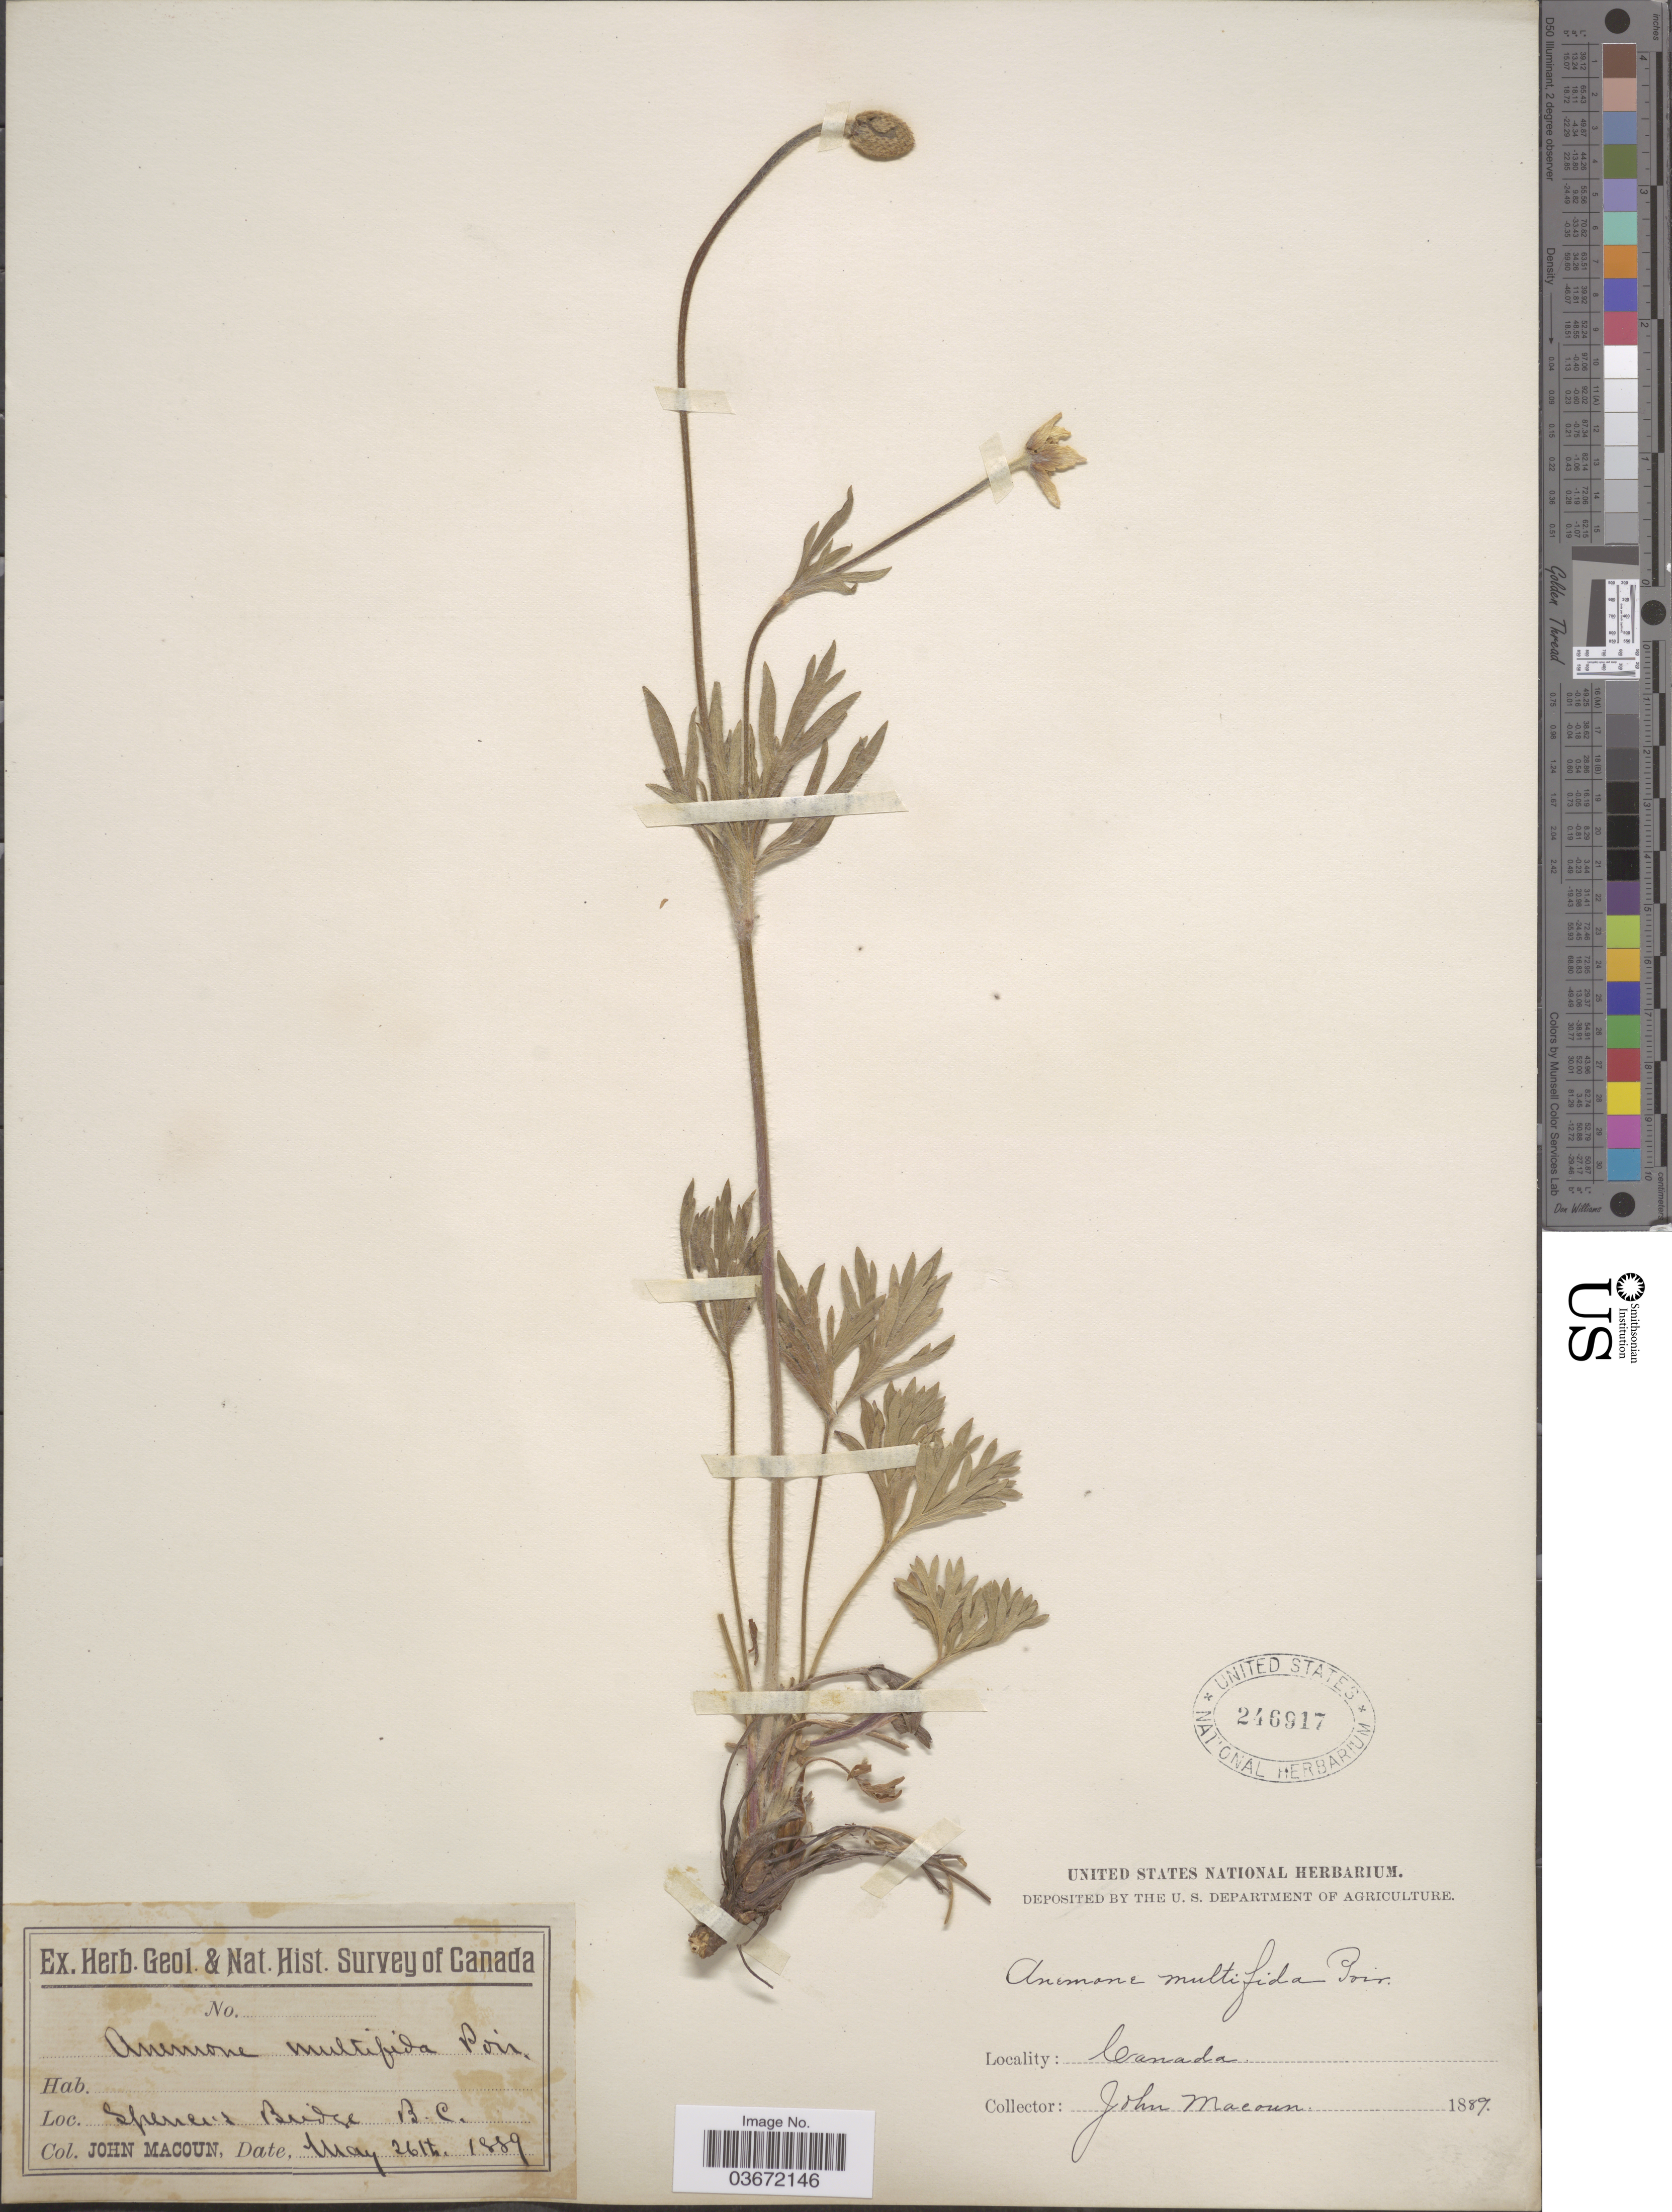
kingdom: Plantae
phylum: Tracheophyta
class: Magnoliopsida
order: Ranunculales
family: Ranunculaceae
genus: Anemone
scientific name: Anemone multifida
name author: Poir.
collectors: J. Macoun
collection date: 1889-05-26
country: Canada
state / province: British Columbia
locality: Spence's Bridge.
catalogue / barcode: US 246917